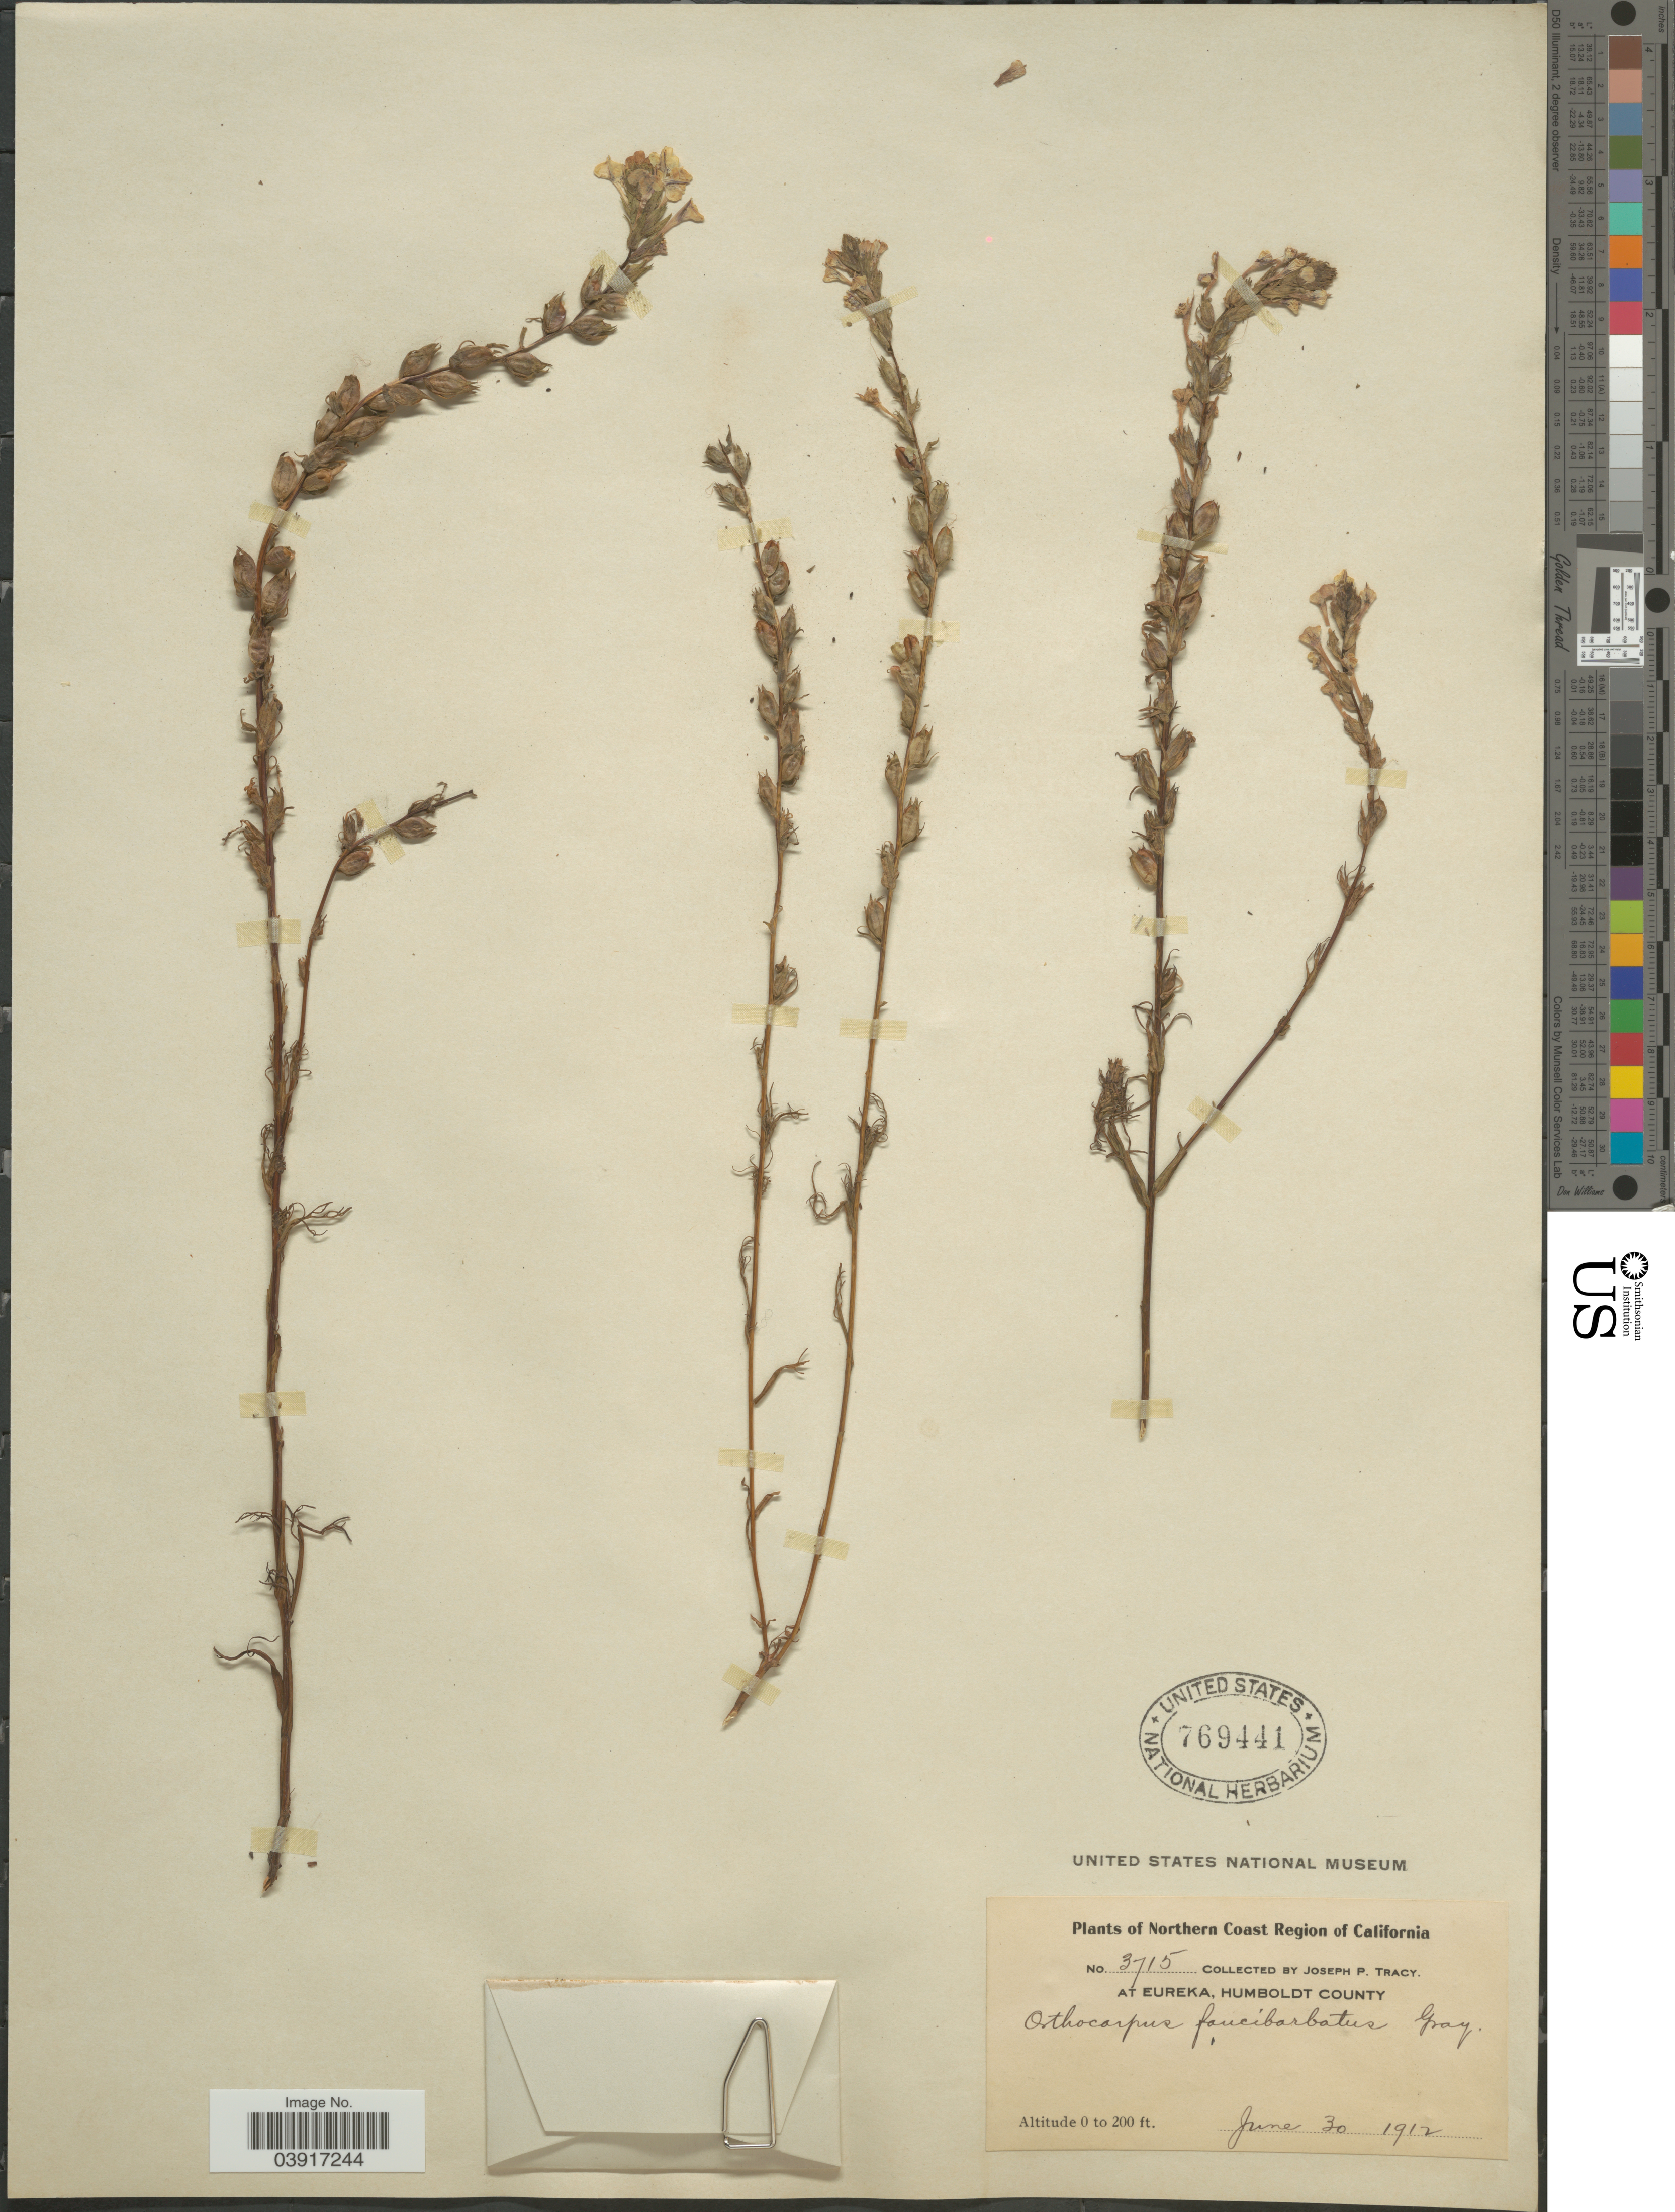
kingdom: Plantae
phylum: Tracheophyta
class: Magnoliopsida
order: Lamiales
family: Orobanchaceae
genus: Orthocarpus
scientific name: Orthocarpus faucibarbatus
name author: A. Gray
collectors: J. Tracy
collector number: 3715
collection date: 1912-06-30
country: United States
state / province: California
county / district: Humboldt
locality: Northern Coast Region of California. At Eureka, Humboldt County.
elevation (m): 0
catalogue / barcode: US 7695441